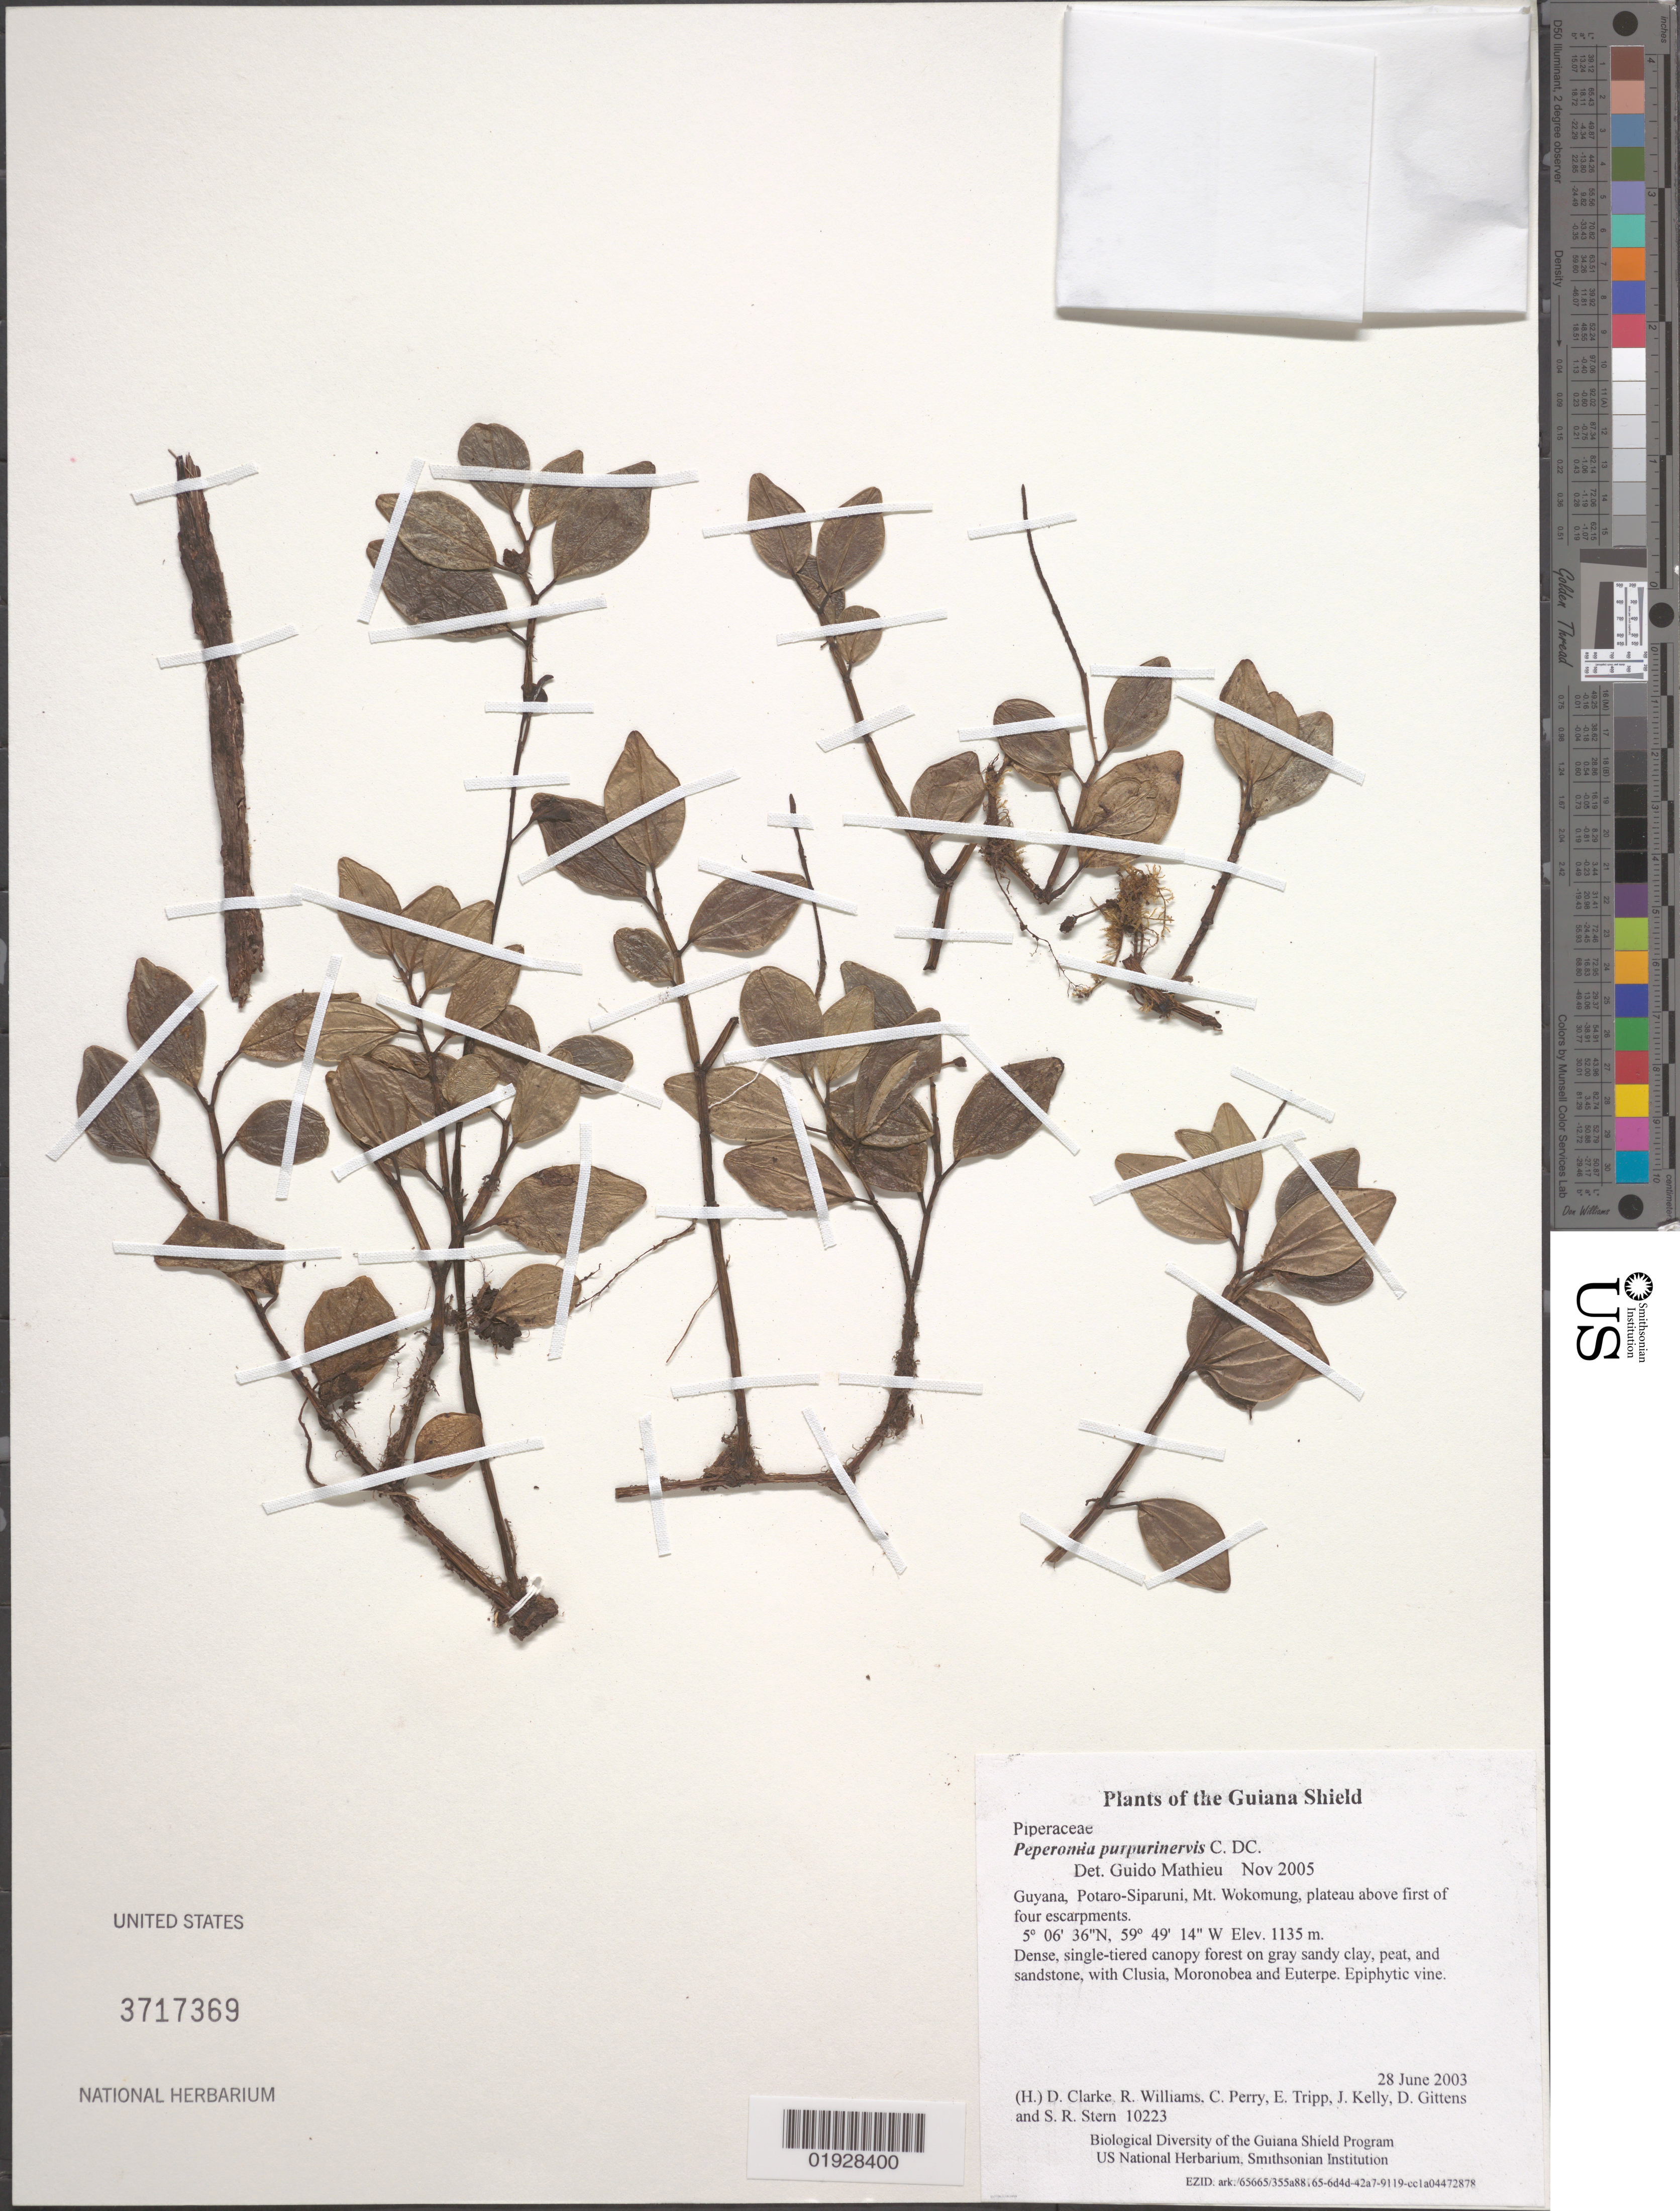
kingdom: Plantae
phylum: Tracheophyta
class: Magnoliopsida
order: Piperales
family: Piperaceae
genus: Peperomia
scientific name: Peperomia purpurinervis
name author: C. DC.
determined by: Mathieu, Guido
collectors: H. D. Clarke, R. Williams, C. Perry, E. Tripp, J. Kelly, D. Gittens & S. R. Stern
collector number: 10223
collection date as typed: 28 June 2003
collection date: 2003-06-28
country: Guyana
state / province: Potaro-Siparuni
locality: Mt. Wokomung, plateau above first of four escarpments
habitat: Dense, single-tiered canopy forest on gray sandy clay, peat, and sandstone, with Clusia, Moronobea and Euterpe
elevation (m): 1135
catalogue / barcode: US 3717369